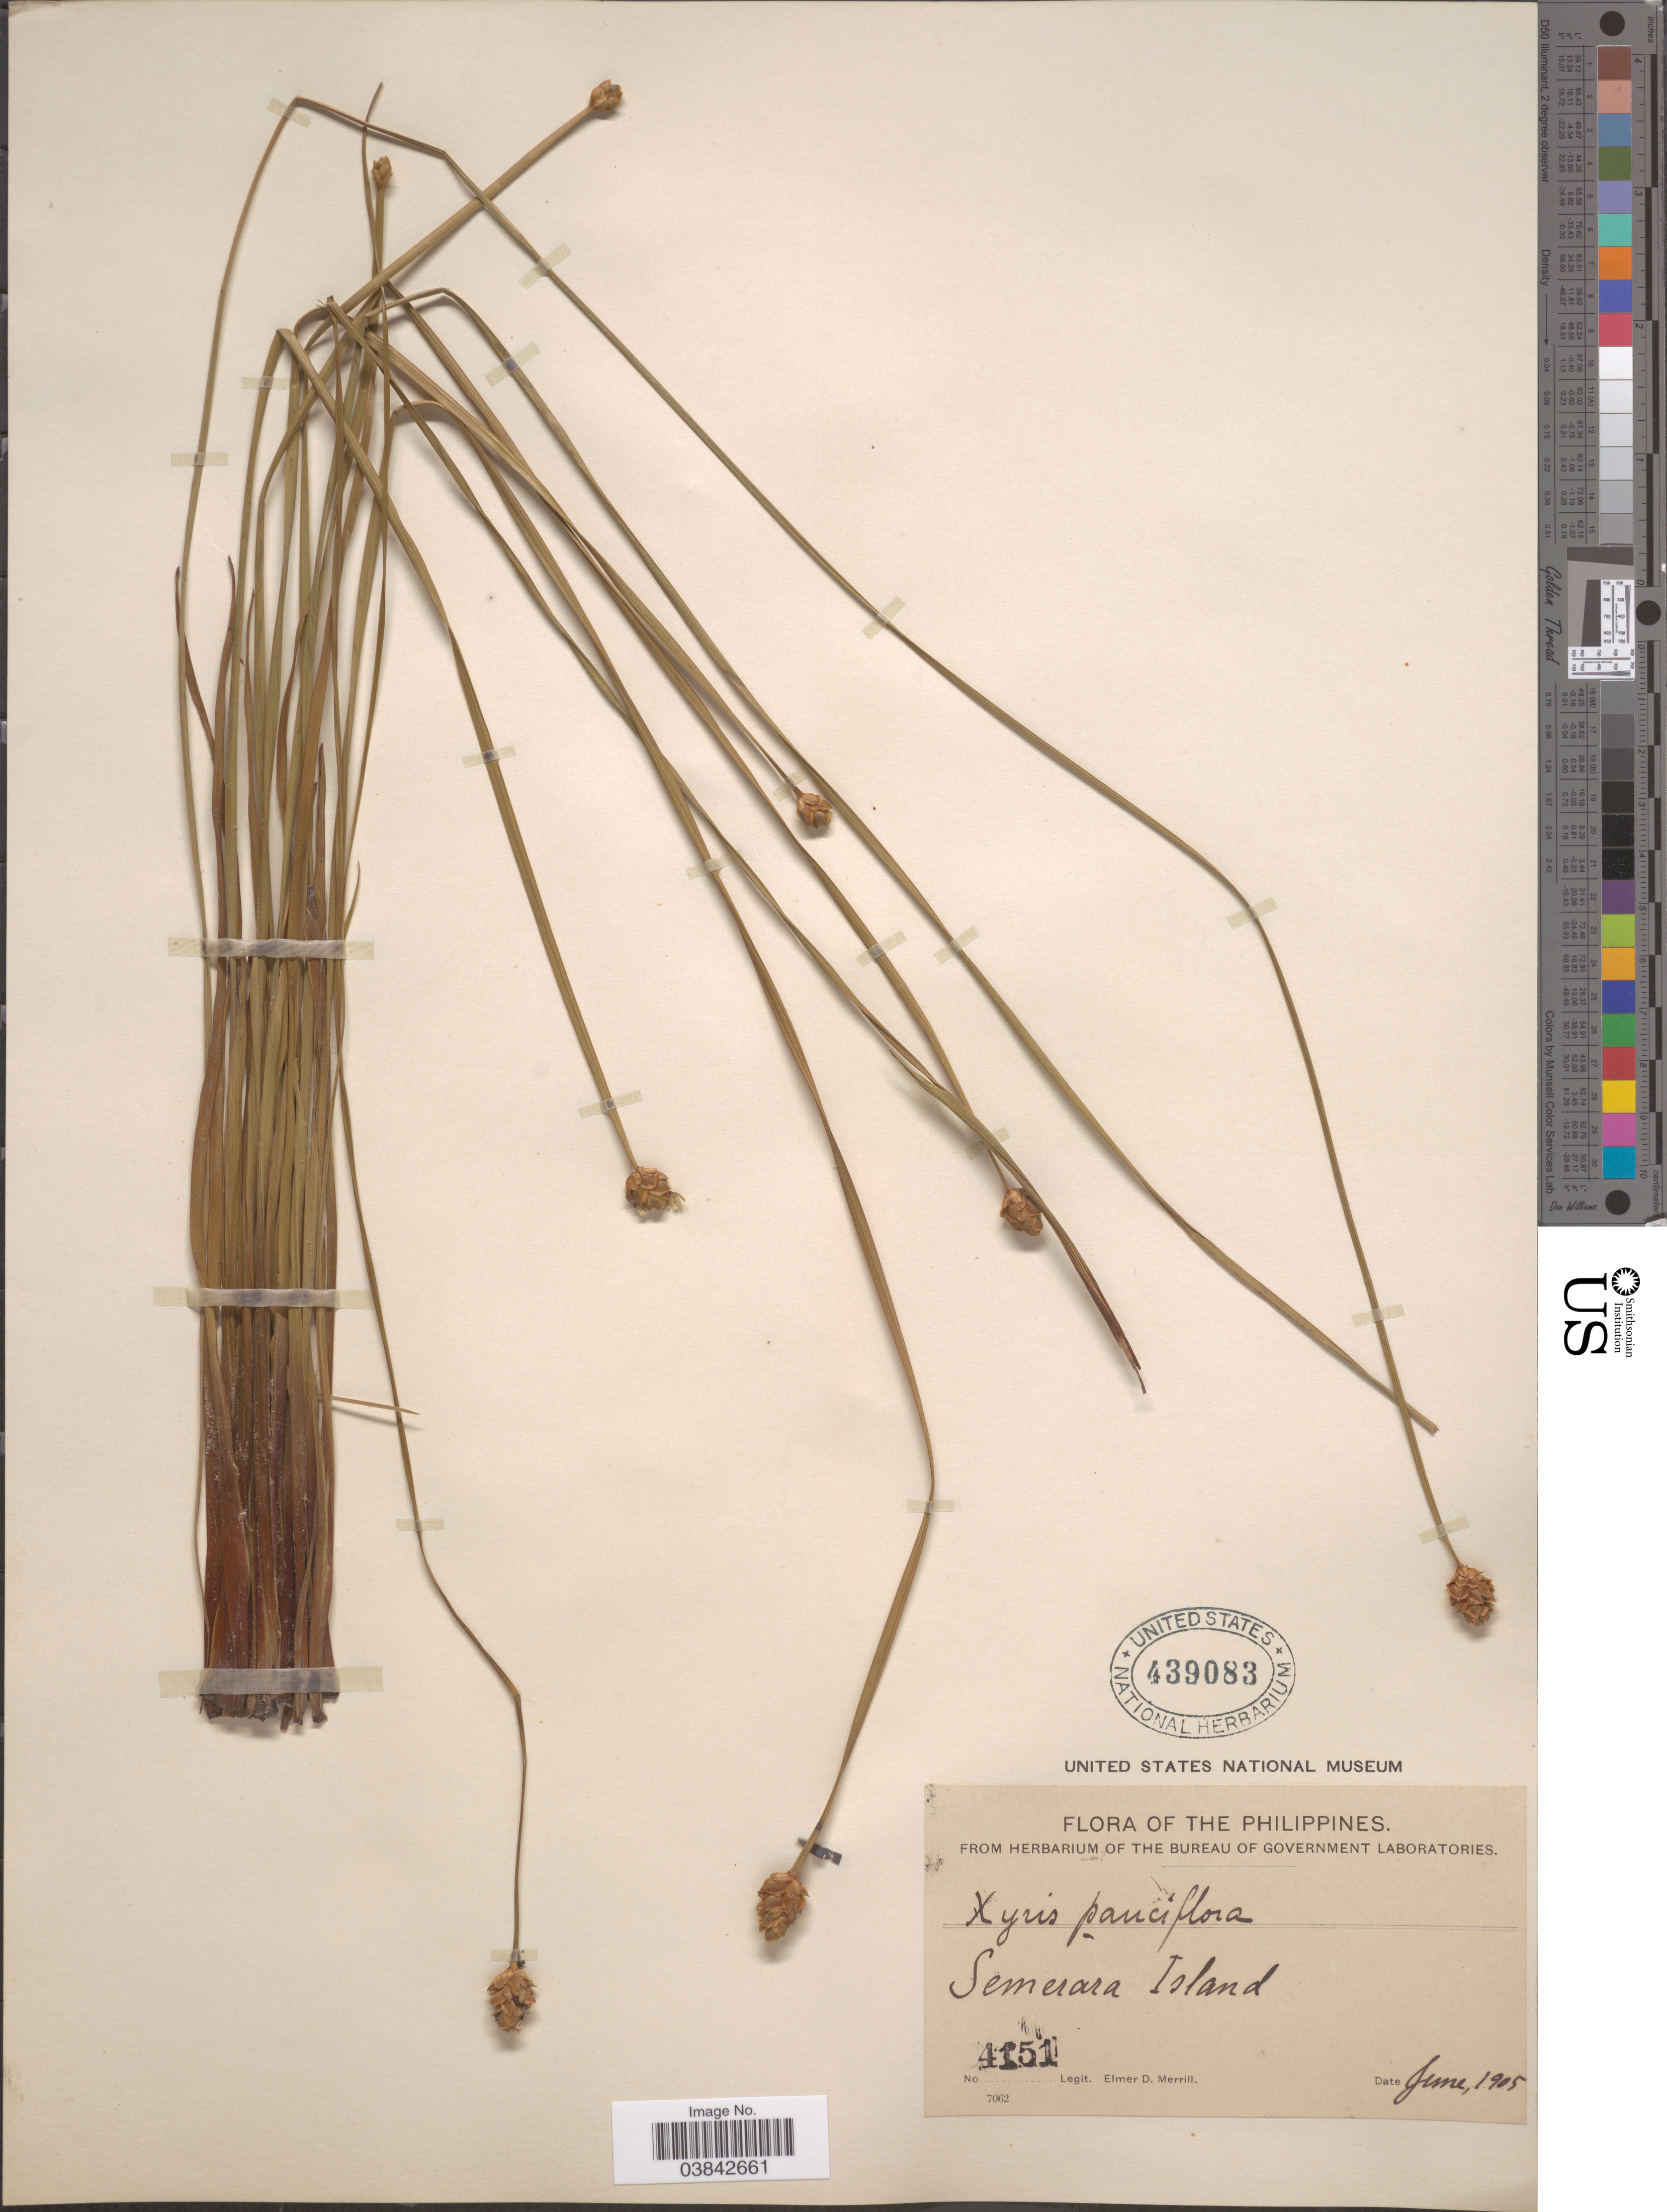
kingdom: Plantae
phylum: Tracheophyta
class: Liliopsida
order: Poales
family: Xyridaceae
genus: Xyris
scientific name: Xyris pauciflora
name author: Willd.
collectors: E. D. Merrill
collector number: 4151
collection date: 1905-06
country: Philippines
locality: Semerara Island.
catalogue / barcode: US 439083